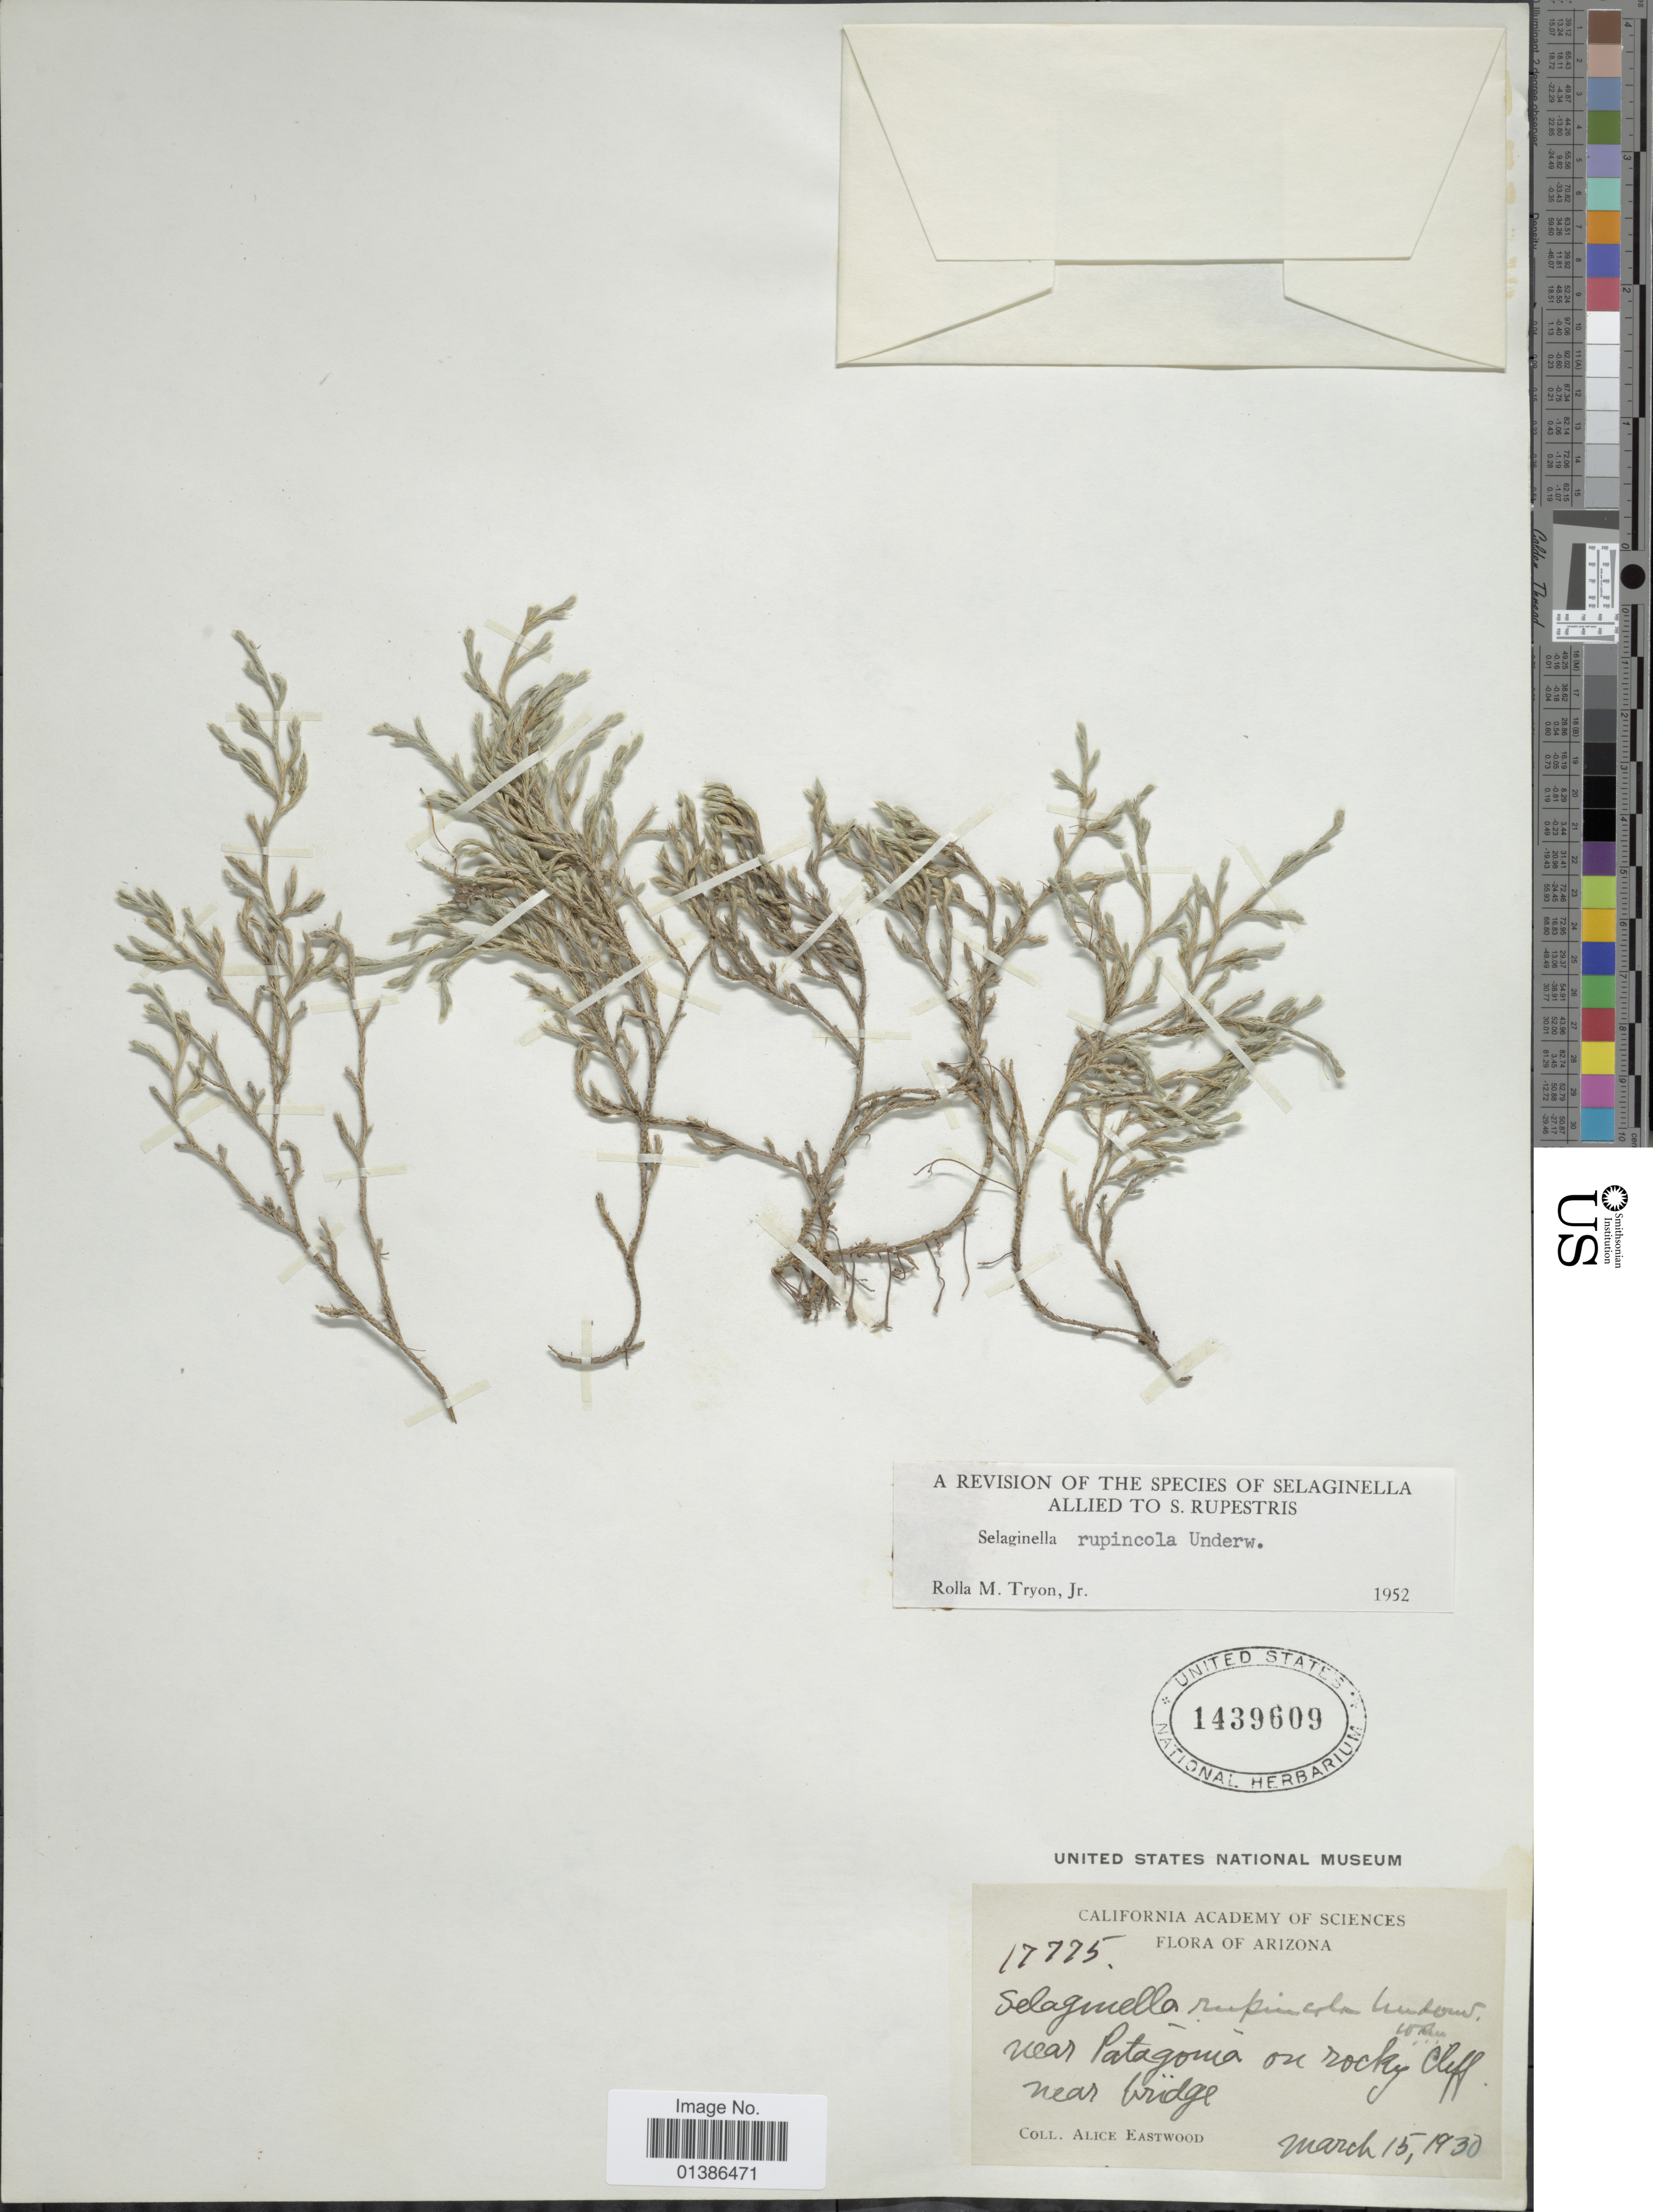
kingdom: Plantae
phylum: Tracheophyta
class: Lycopodiopsida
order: Selaginellales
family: Selaginellaceae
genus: Selaginella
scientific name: Selaginella rupincola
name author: Underw.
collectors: A. Eastwood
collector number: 17775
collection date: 1930-03-15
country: United States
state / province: Arizona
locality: Near Patagonia on rocky cliff near bridge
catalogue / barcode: US 1439609